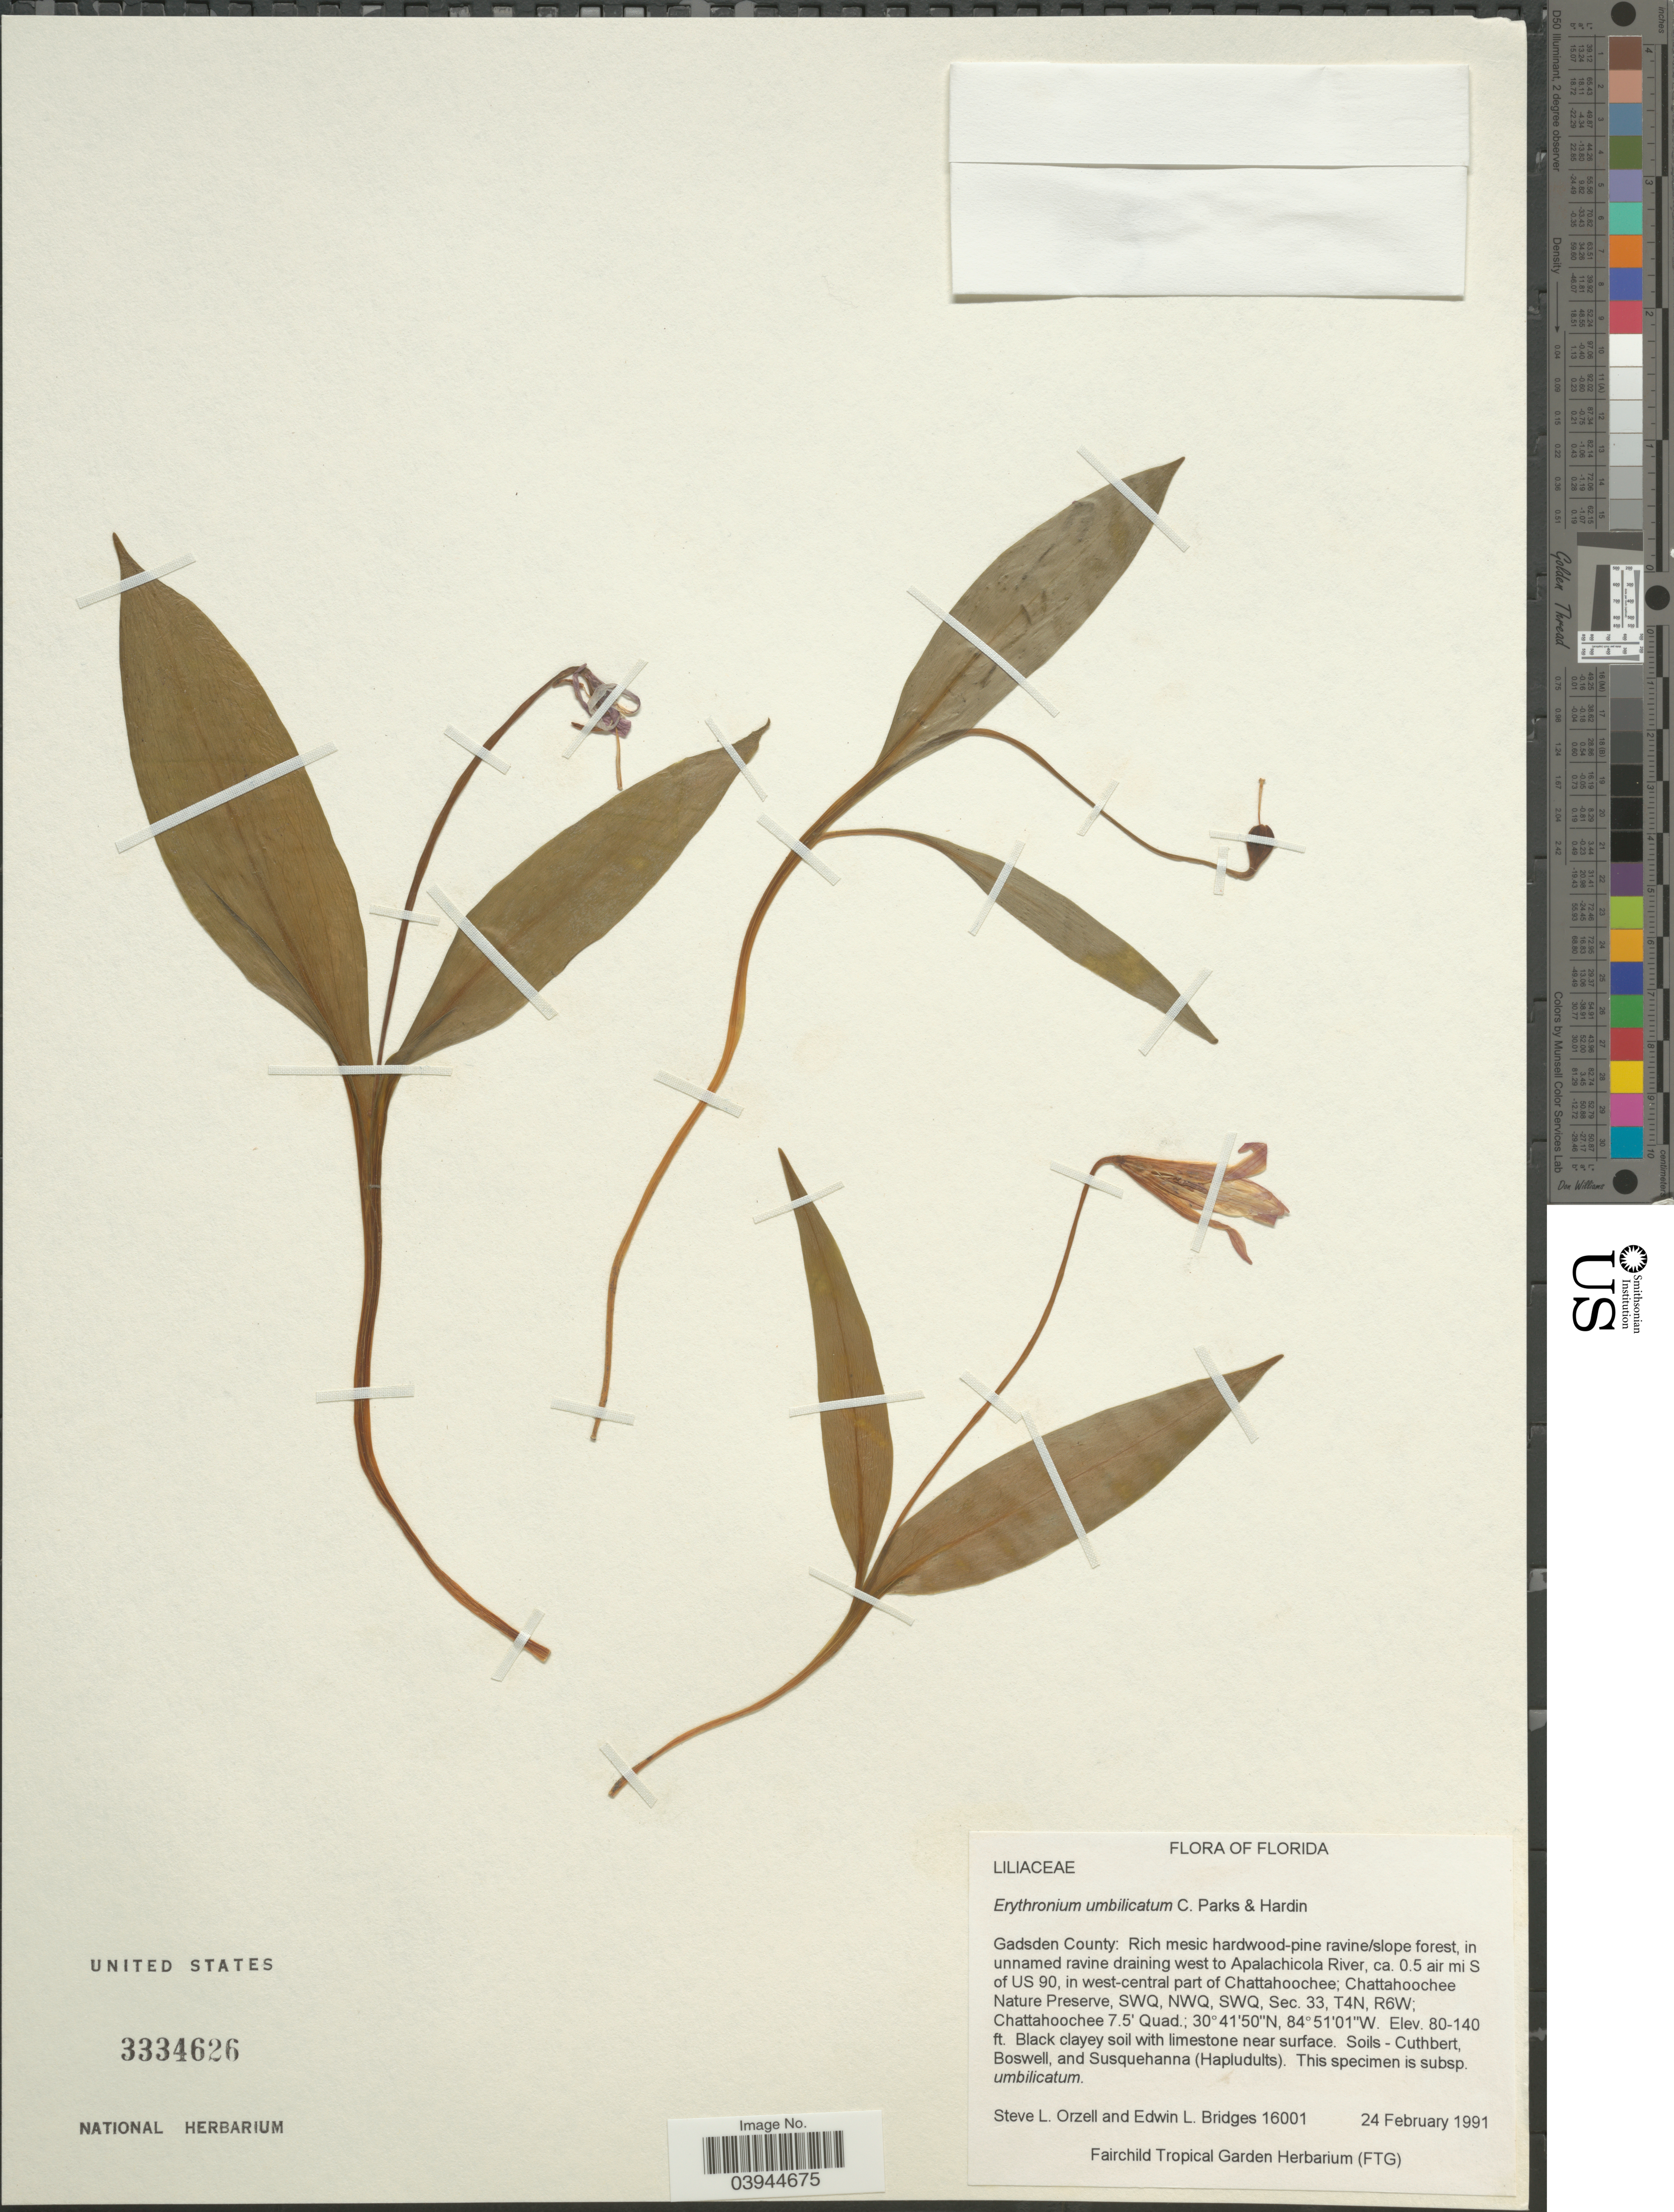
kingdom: Plantae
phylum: Tracheophyta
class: Liliopsida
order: Liliales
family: Liliaceae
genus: Erythronium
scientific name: Erythronium umbilicatum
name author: C.R. Parks & Hardin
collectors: S. Orzell & E. Bridges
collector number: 16001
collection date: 1991-02-24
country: United States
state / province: Florida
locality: Gadsden County: Rich mesic hardwood-pine ravine/slope forest, in unnamed ravine draining west of Apalachicola River, ca. 0.5 air mi S of US 90, in west-central part of Chattahoochee; Chattahoochee Nature Preserve, SWQ, NWQ, SWQ, Sec. 33, T4N, R5W; Chattahoochee 7.5' Quad.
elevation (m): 24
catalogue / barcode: US 3334626